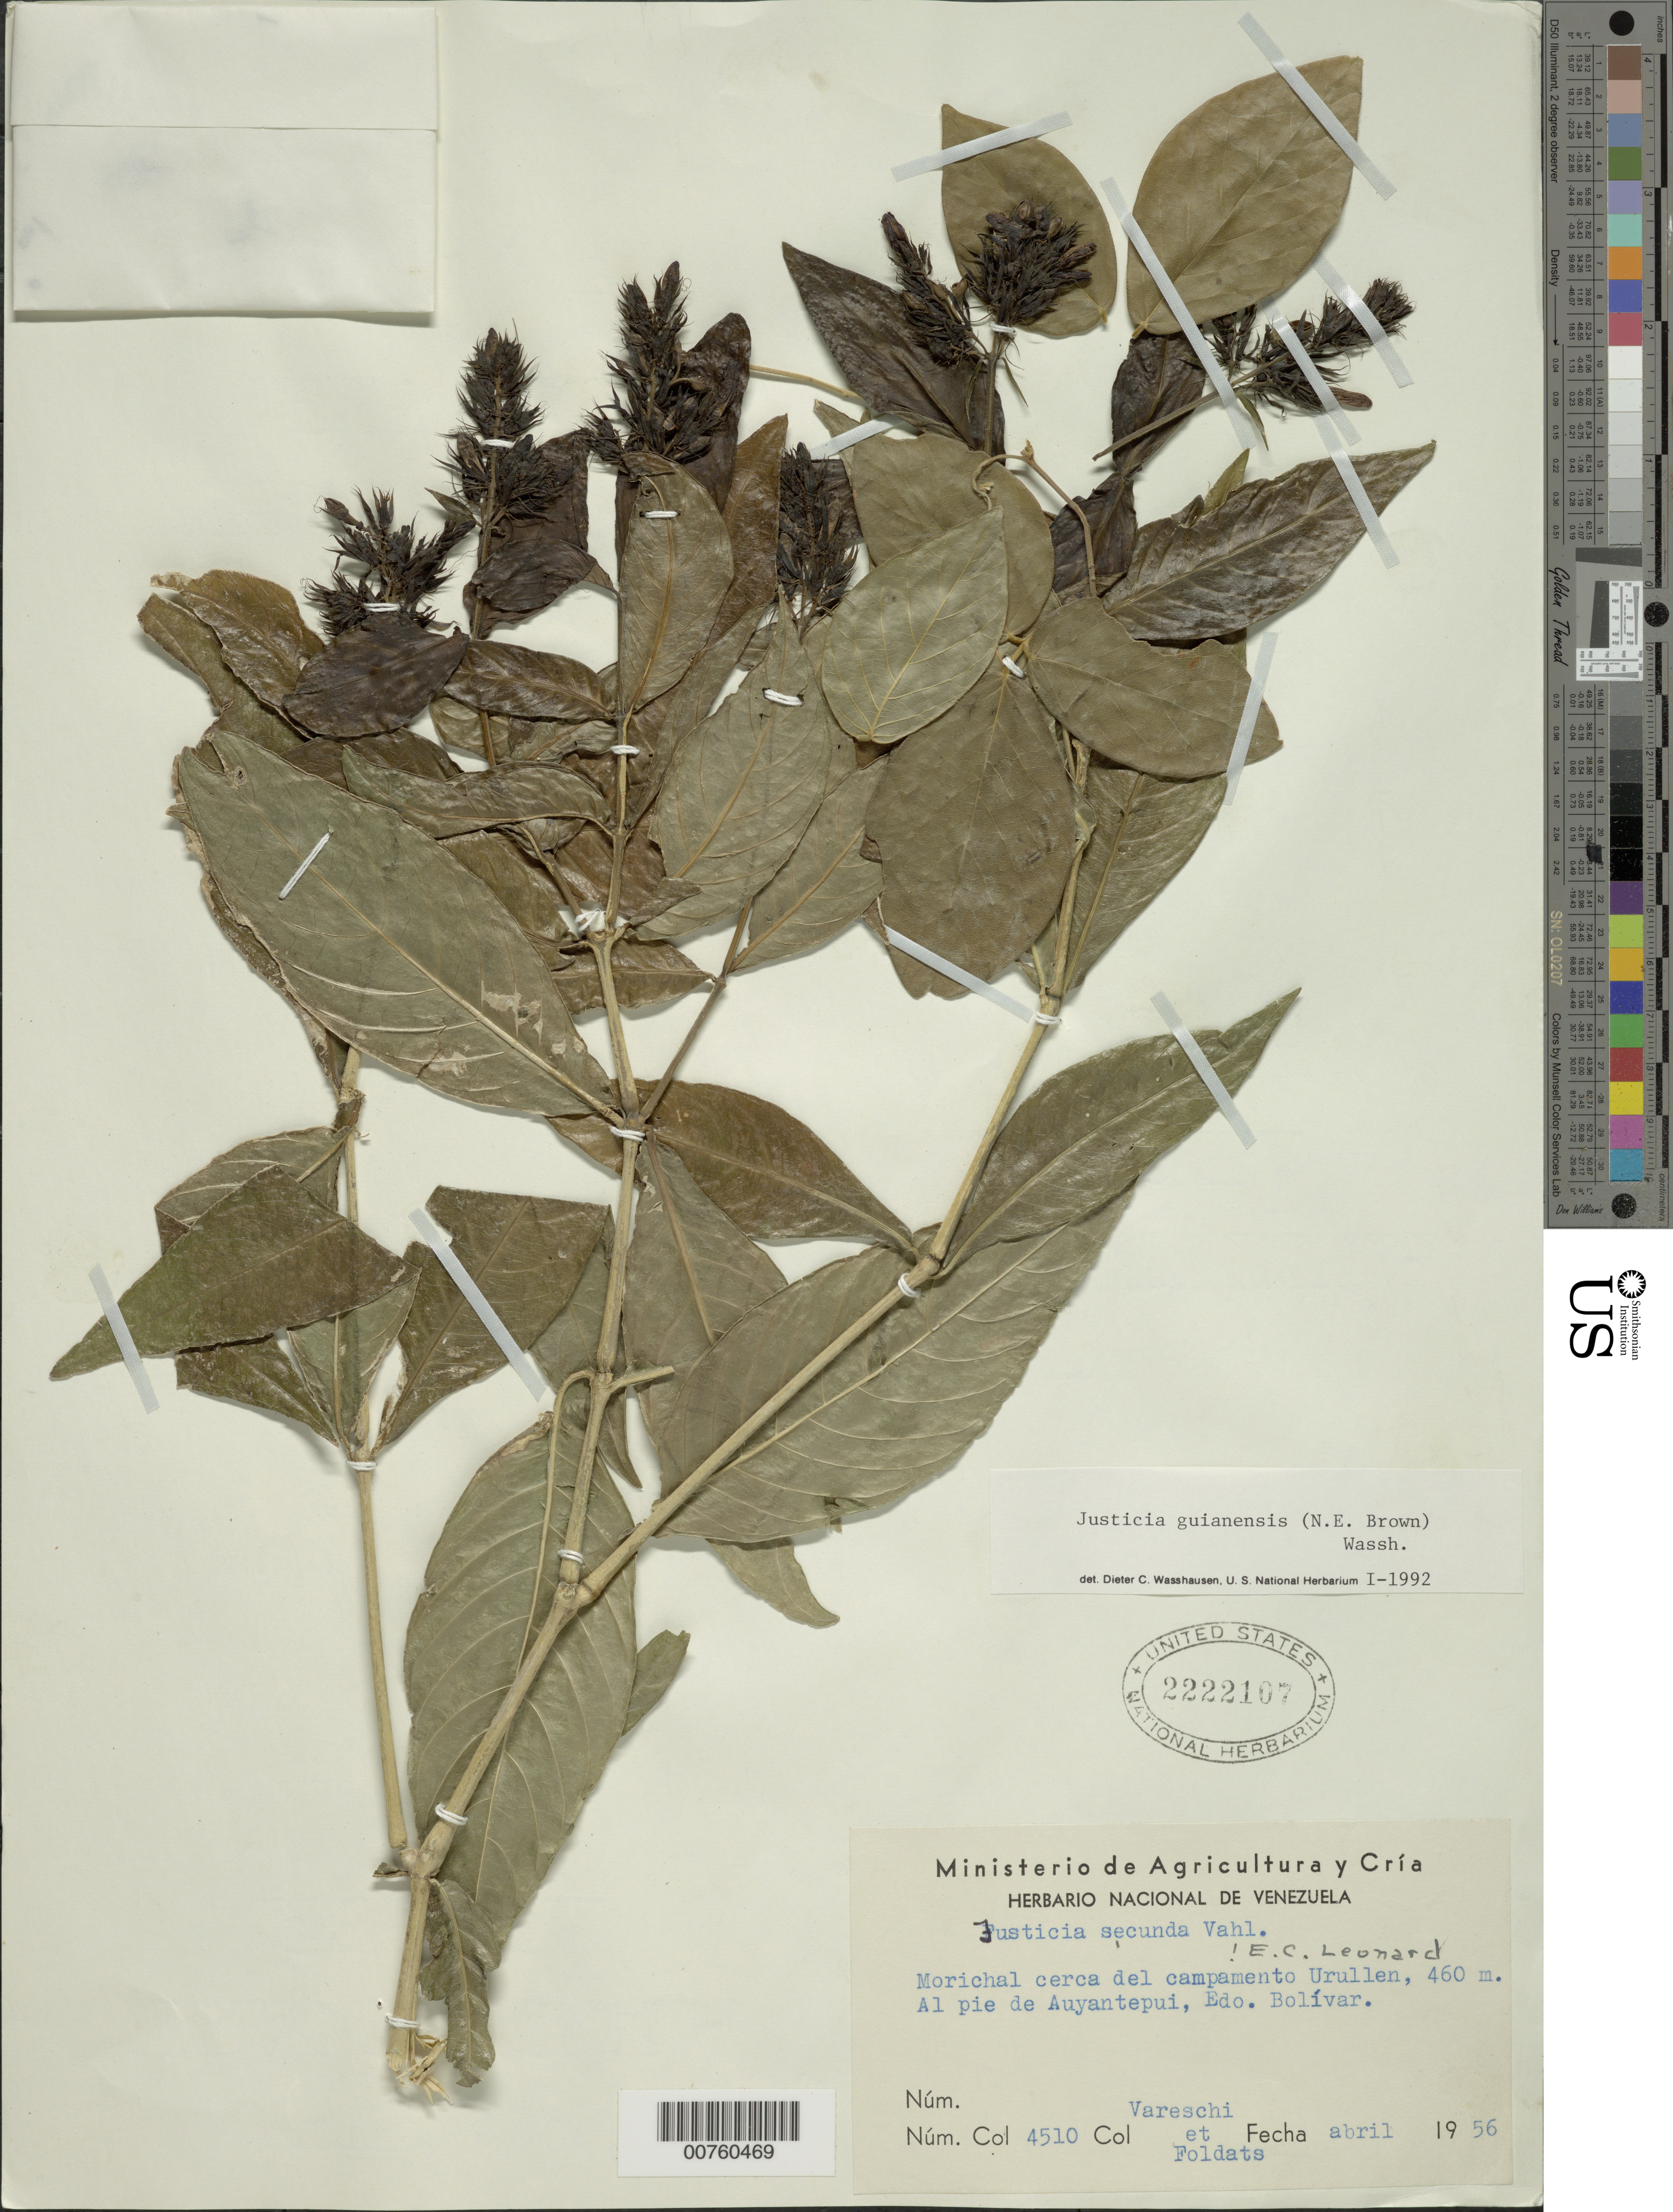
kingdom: Plantae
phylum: Tracheophyta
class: Magnoliopsida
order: Lamiales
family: Acanthaceae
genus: Justicia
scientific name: Justicia guianensis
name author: (N.E. Br.) Wassh.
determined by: Wasshausen, Dieter C., (BOT), Smithsonian Institution - National Museum of Natural History (UNITED STATES)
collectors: V. Vareschi & E. Foldats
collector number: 4510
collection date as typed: Apr-56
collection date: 1956-04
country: Venezuela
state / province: Bolívar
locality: Auyan-tepuí, cerca del campamento Urullen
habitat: Morichal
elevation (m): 460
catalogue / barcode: US 2222107